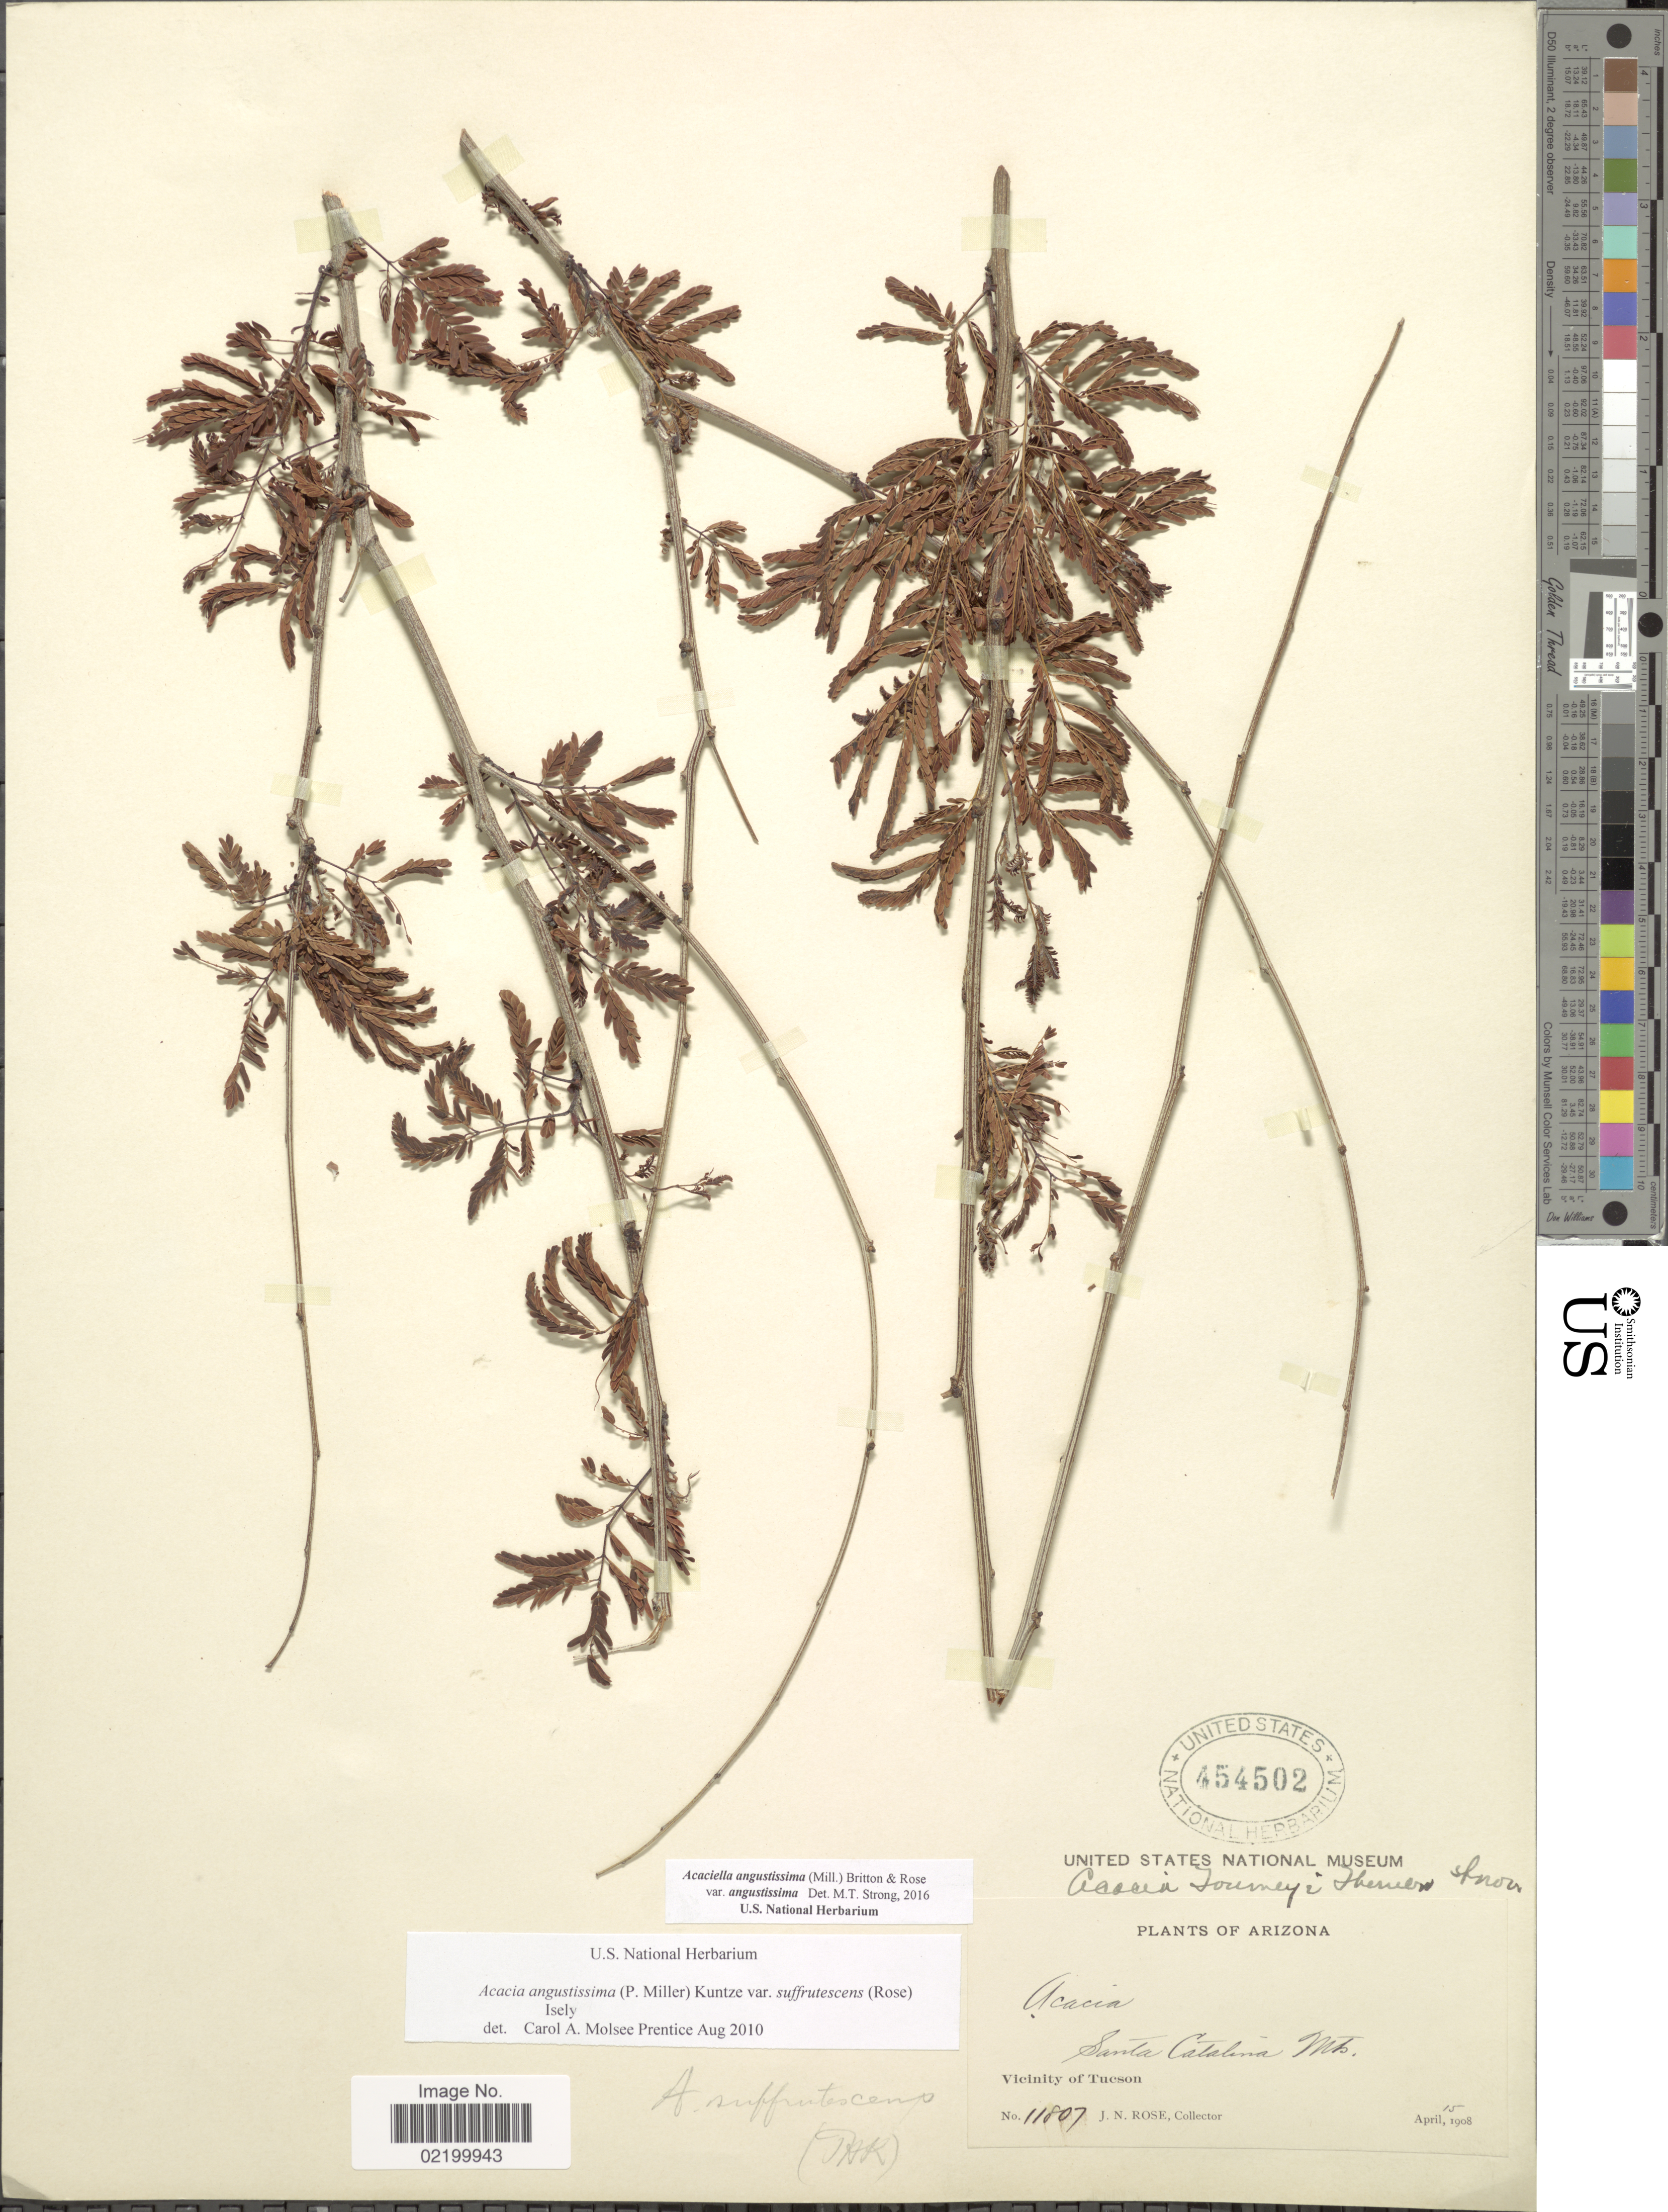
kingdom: Plantae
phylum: Tracheophyta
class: Magnoliopsida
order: Fabales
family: Fabaceae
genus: Acaciella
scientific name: Acaciella angustissima var. angustissima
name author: (Mill.) Britton & Rose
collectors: J. N. Rose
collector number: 11807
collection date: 1908-04-15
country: United States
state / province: Arizona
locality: Santa Catalina Mts. Vicinity of Tucson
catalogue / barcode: US 454502